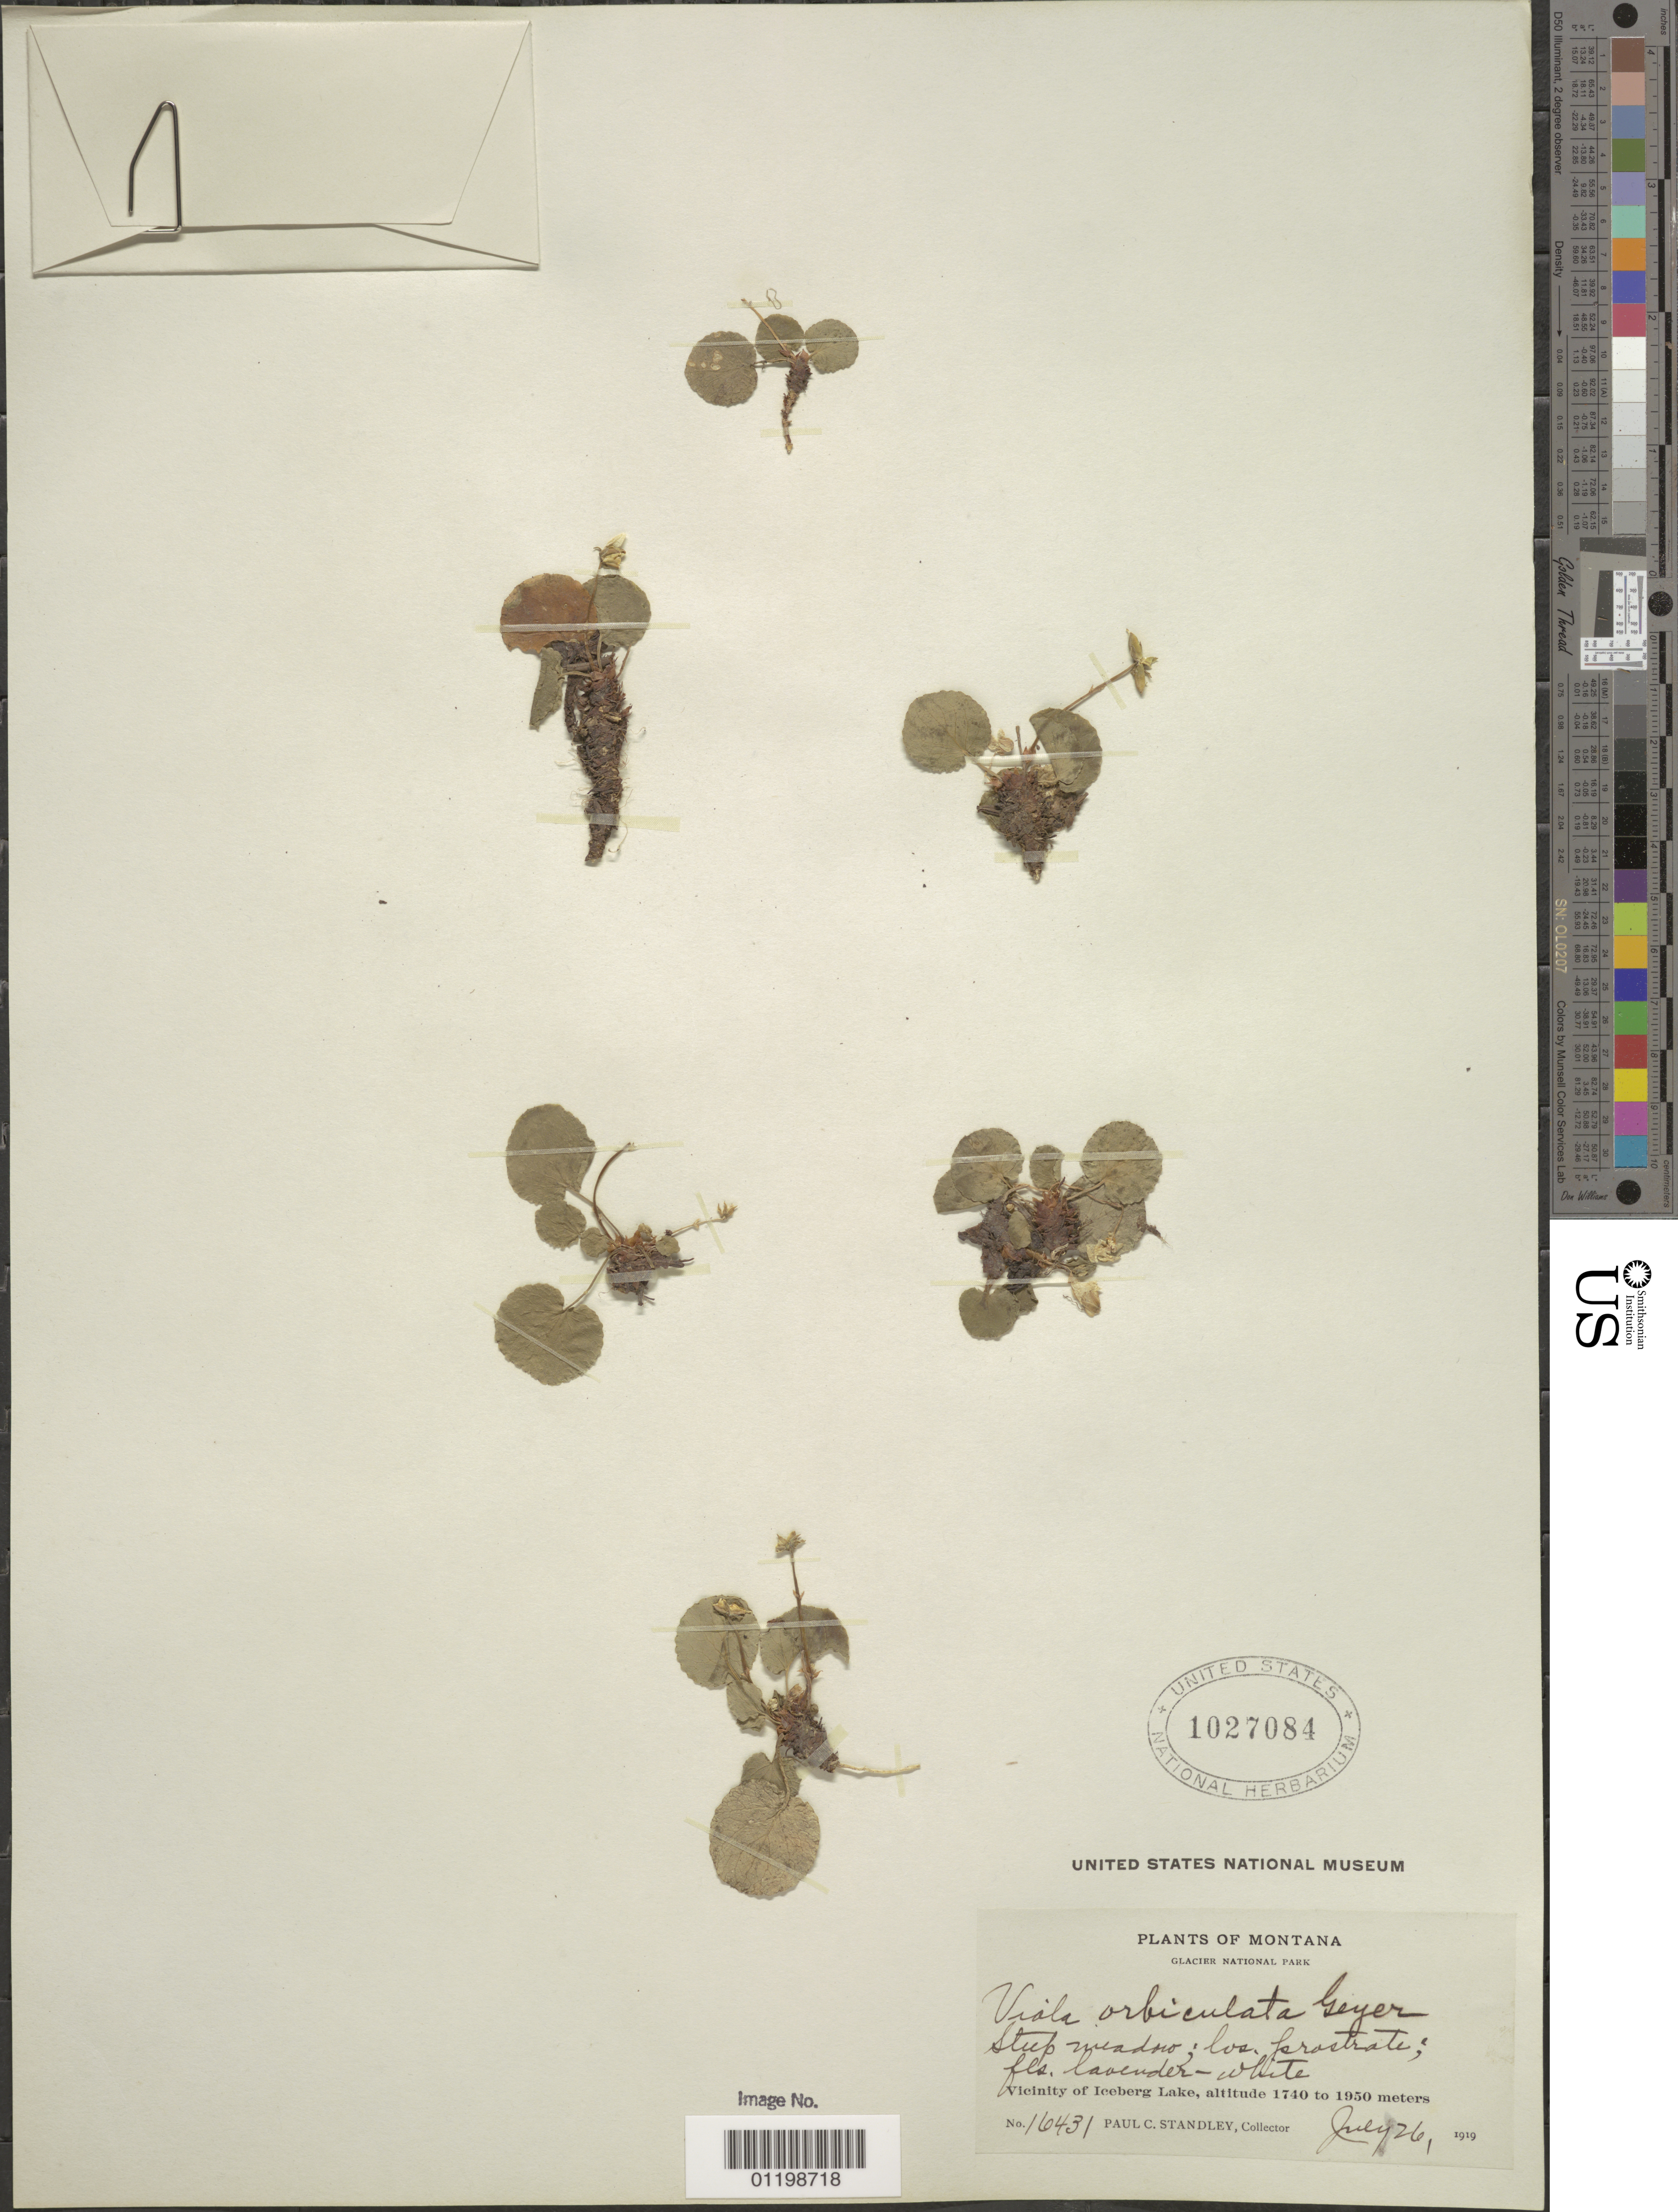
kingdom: Plantae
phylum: Tracheophyta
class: Magnoliopsida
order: Malpighiales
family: Violaceae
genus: Viola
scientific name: Viola orbiculata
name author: Geyer ex Hook.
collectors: P. C. Standley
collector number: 16431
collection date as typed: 26 Jul 1919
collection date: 1919-07-26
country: United States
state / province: Montana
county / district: Glacier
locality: Glacier National Park, vicinity of Iceberg Lake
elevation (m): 1740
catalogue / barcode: US 1027084